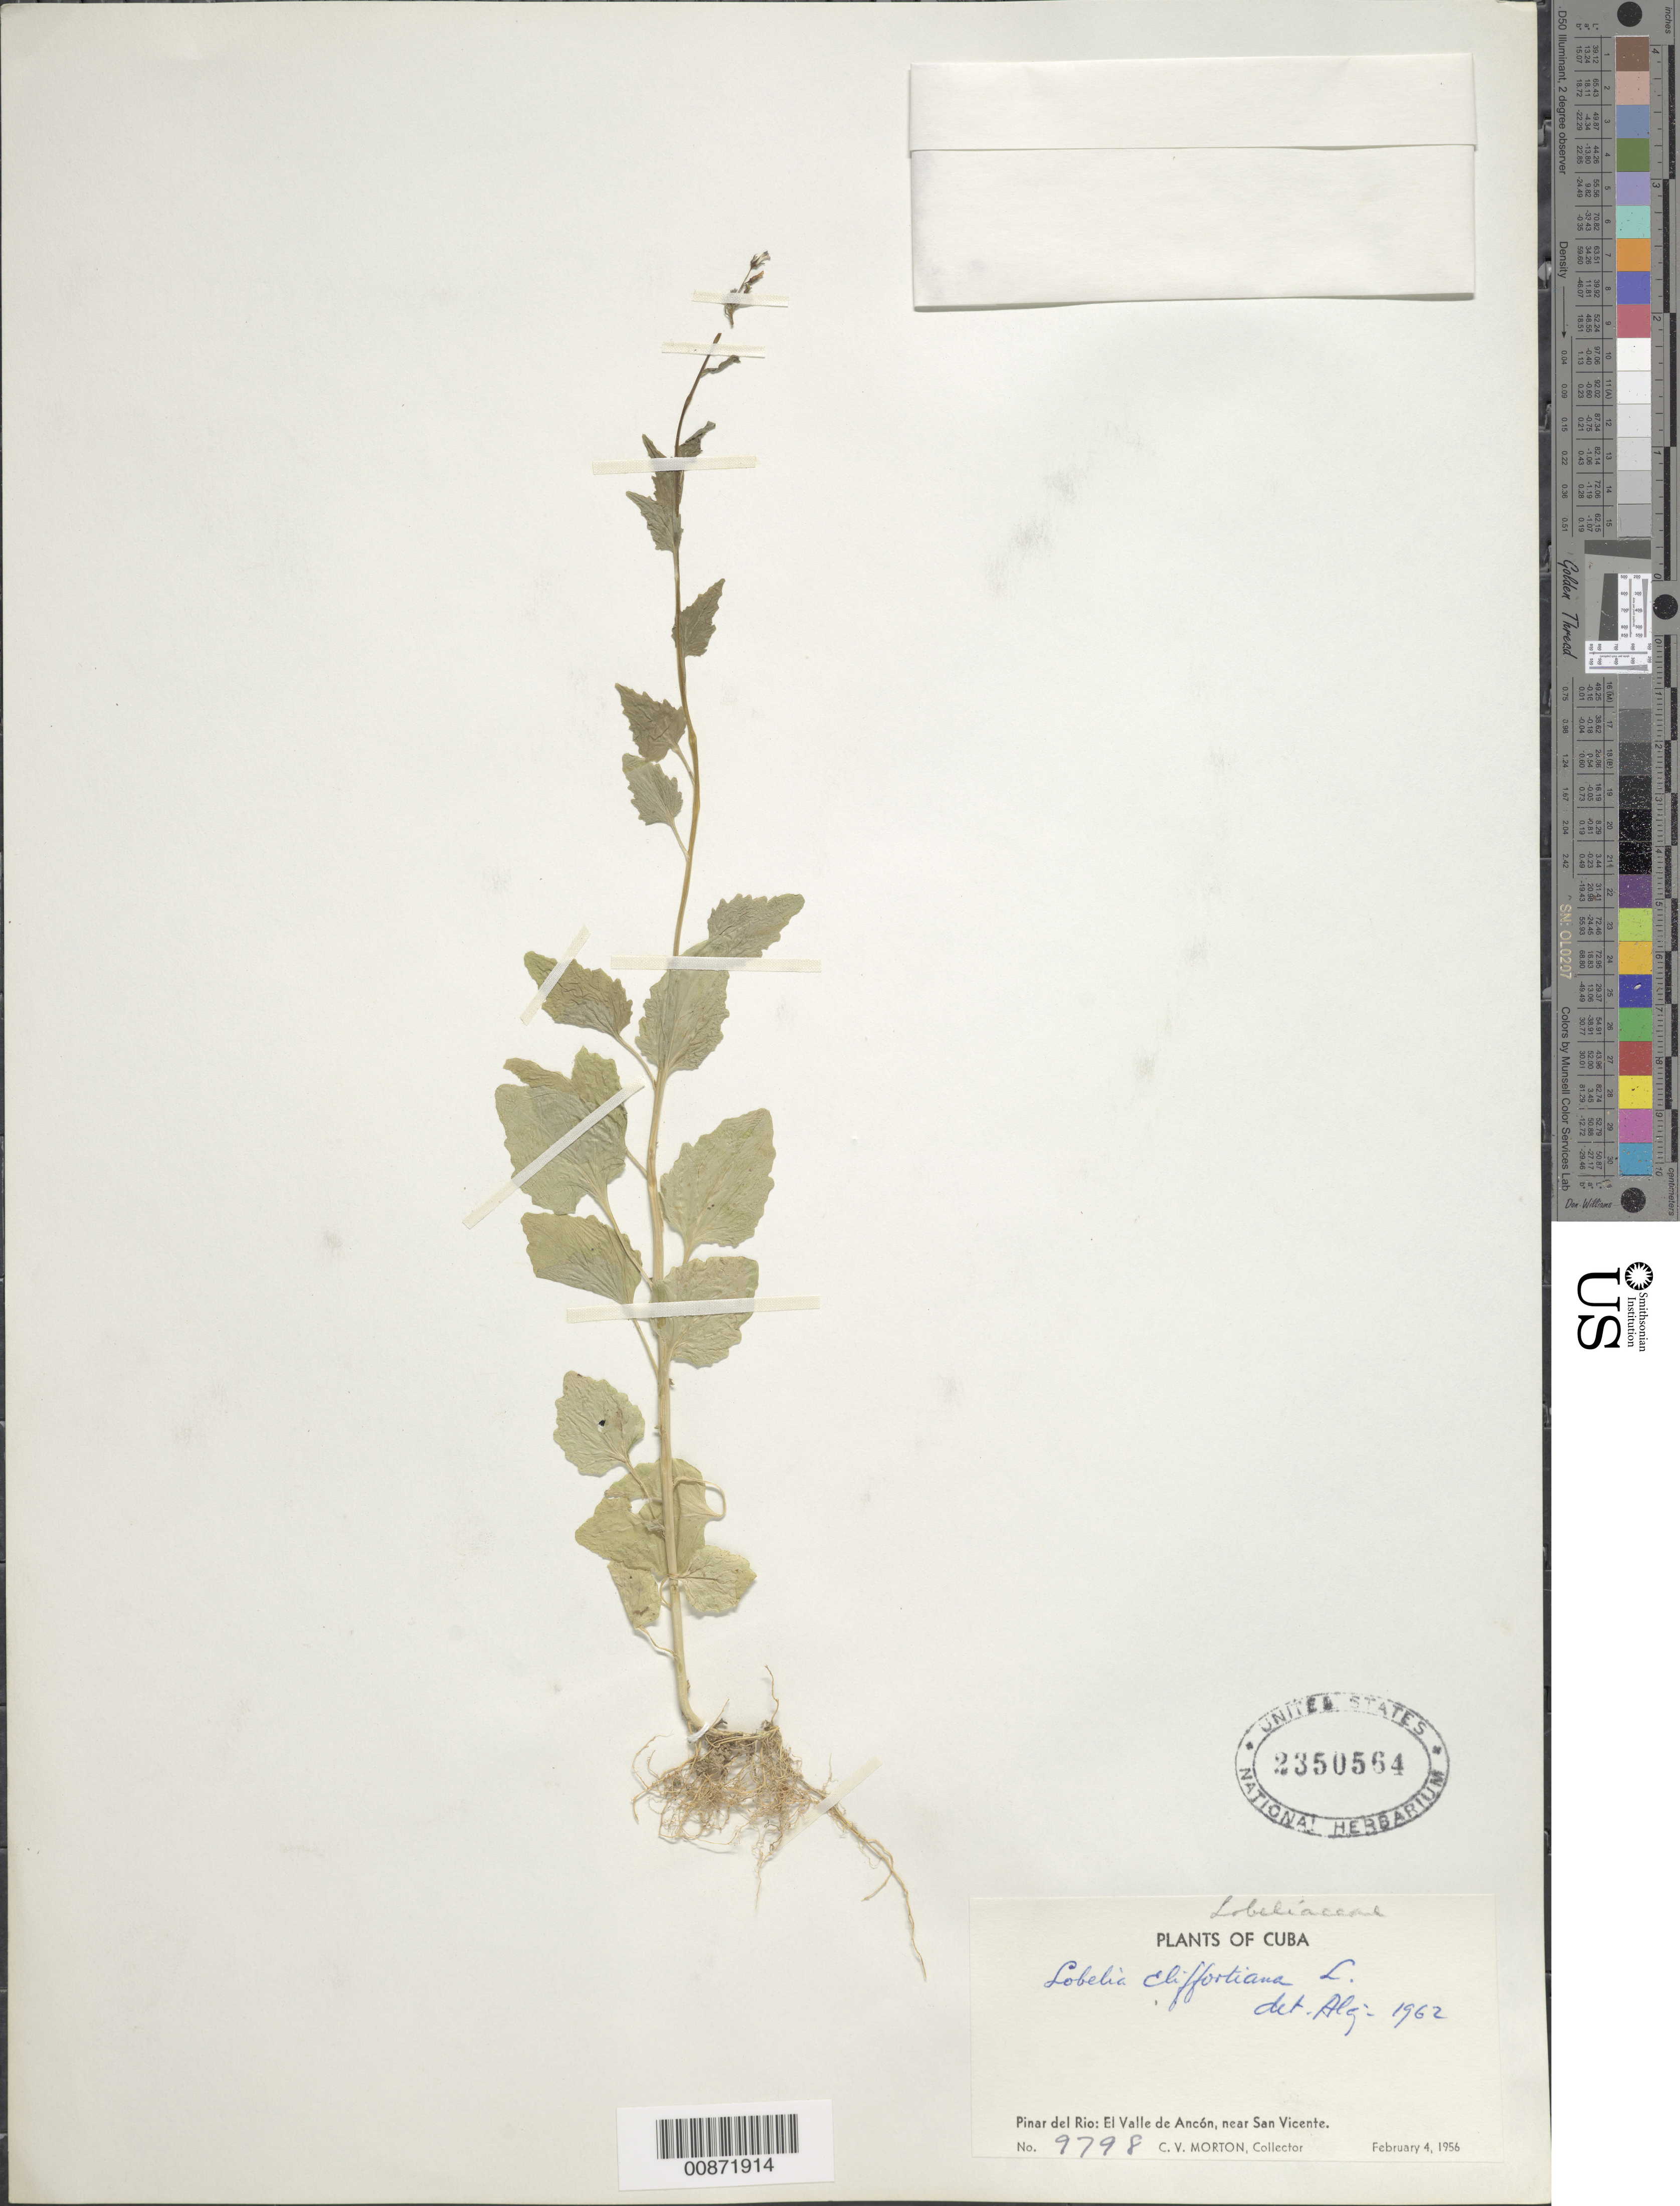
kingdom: Plantae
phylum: Tracheophyta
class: Magnoliopsida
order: Asterales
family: Campanulaceae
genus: Lobelia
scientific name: Lobelia cliffortiana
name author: L.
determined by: Liogier, Alain H.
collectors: C. V. Morton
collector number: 9798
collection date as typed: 04 Feb 1956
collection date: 1956-02-04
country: Cuba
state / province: Pinar del Río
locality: El Valle de Ancon, near San Vicente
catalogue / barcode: US 2350564